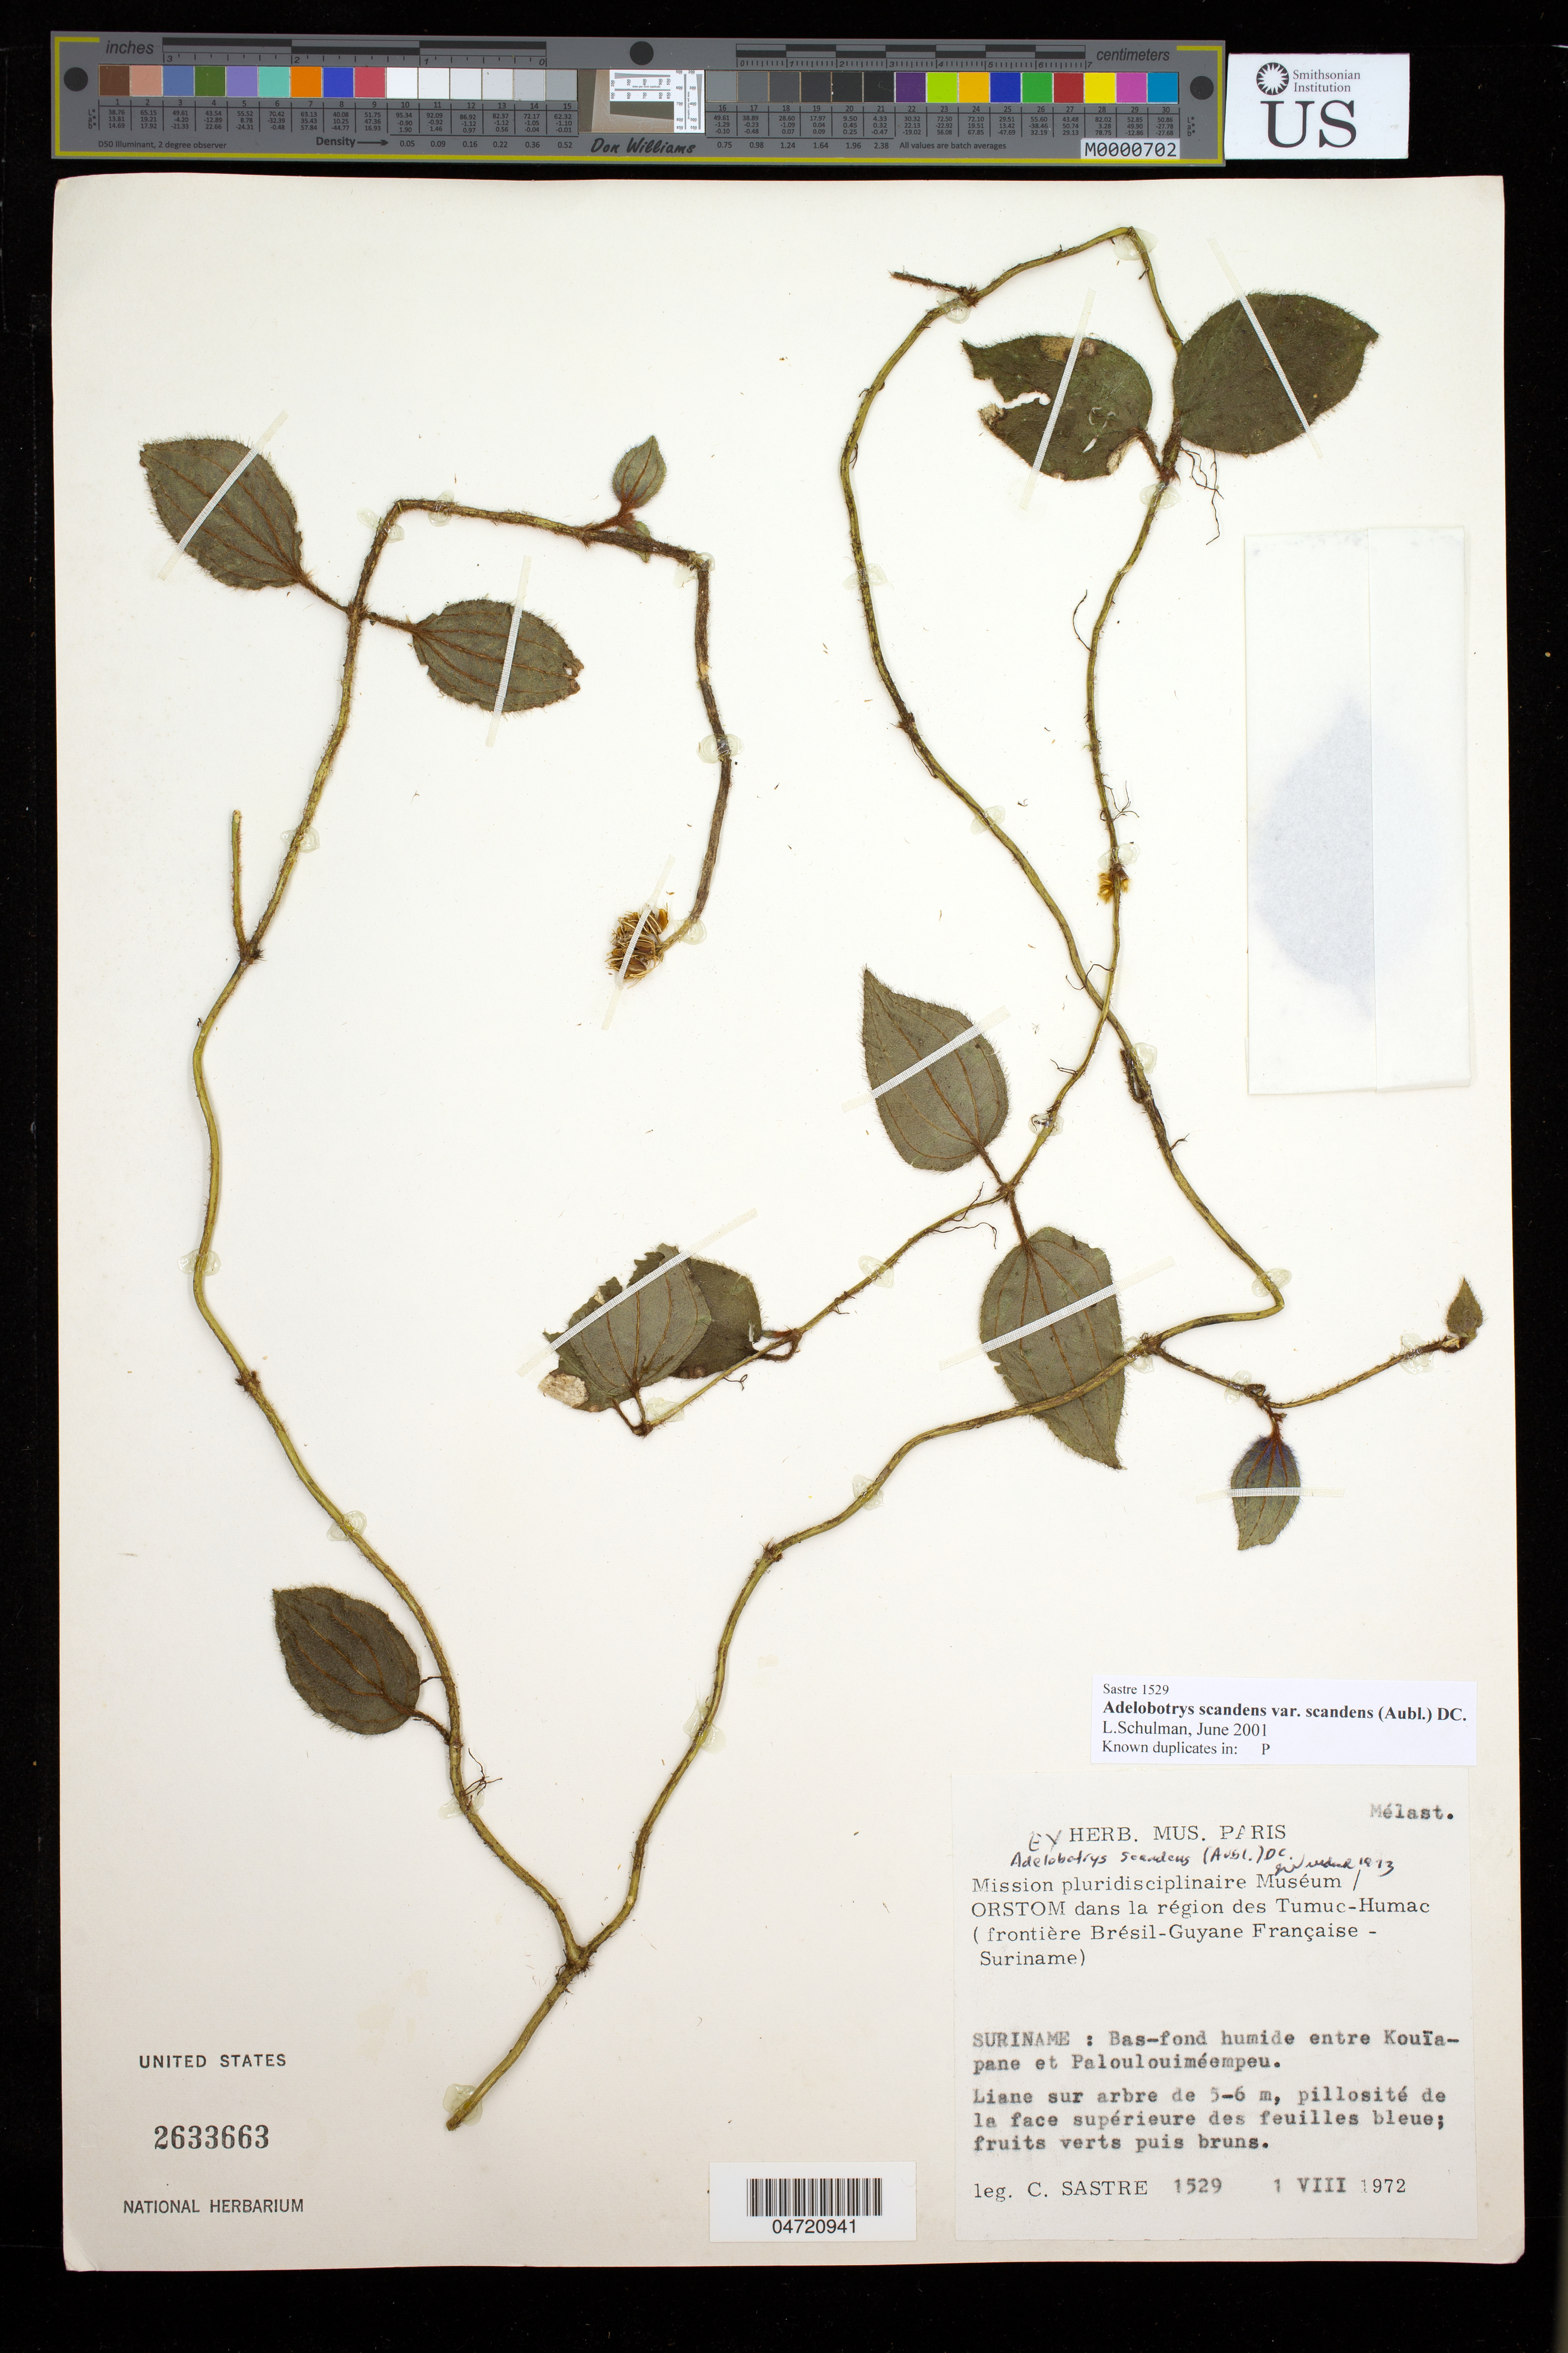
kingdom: Plantae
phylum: Tracheophyta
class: Magnoliopsida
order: Myrtales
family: Melastomataceae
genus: Adelobotrys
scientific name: Adelobotrys scandens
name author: (Aubl.) DC.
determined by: Schulman, Leif, (TUR), University of Turku (FINLAND)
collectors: C. Sastre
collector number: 1529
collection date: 1972-08-01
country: Suriname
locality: Bas-fond humide entre Kouiapane et Paloulouimeepeu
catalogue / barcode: US 2633663